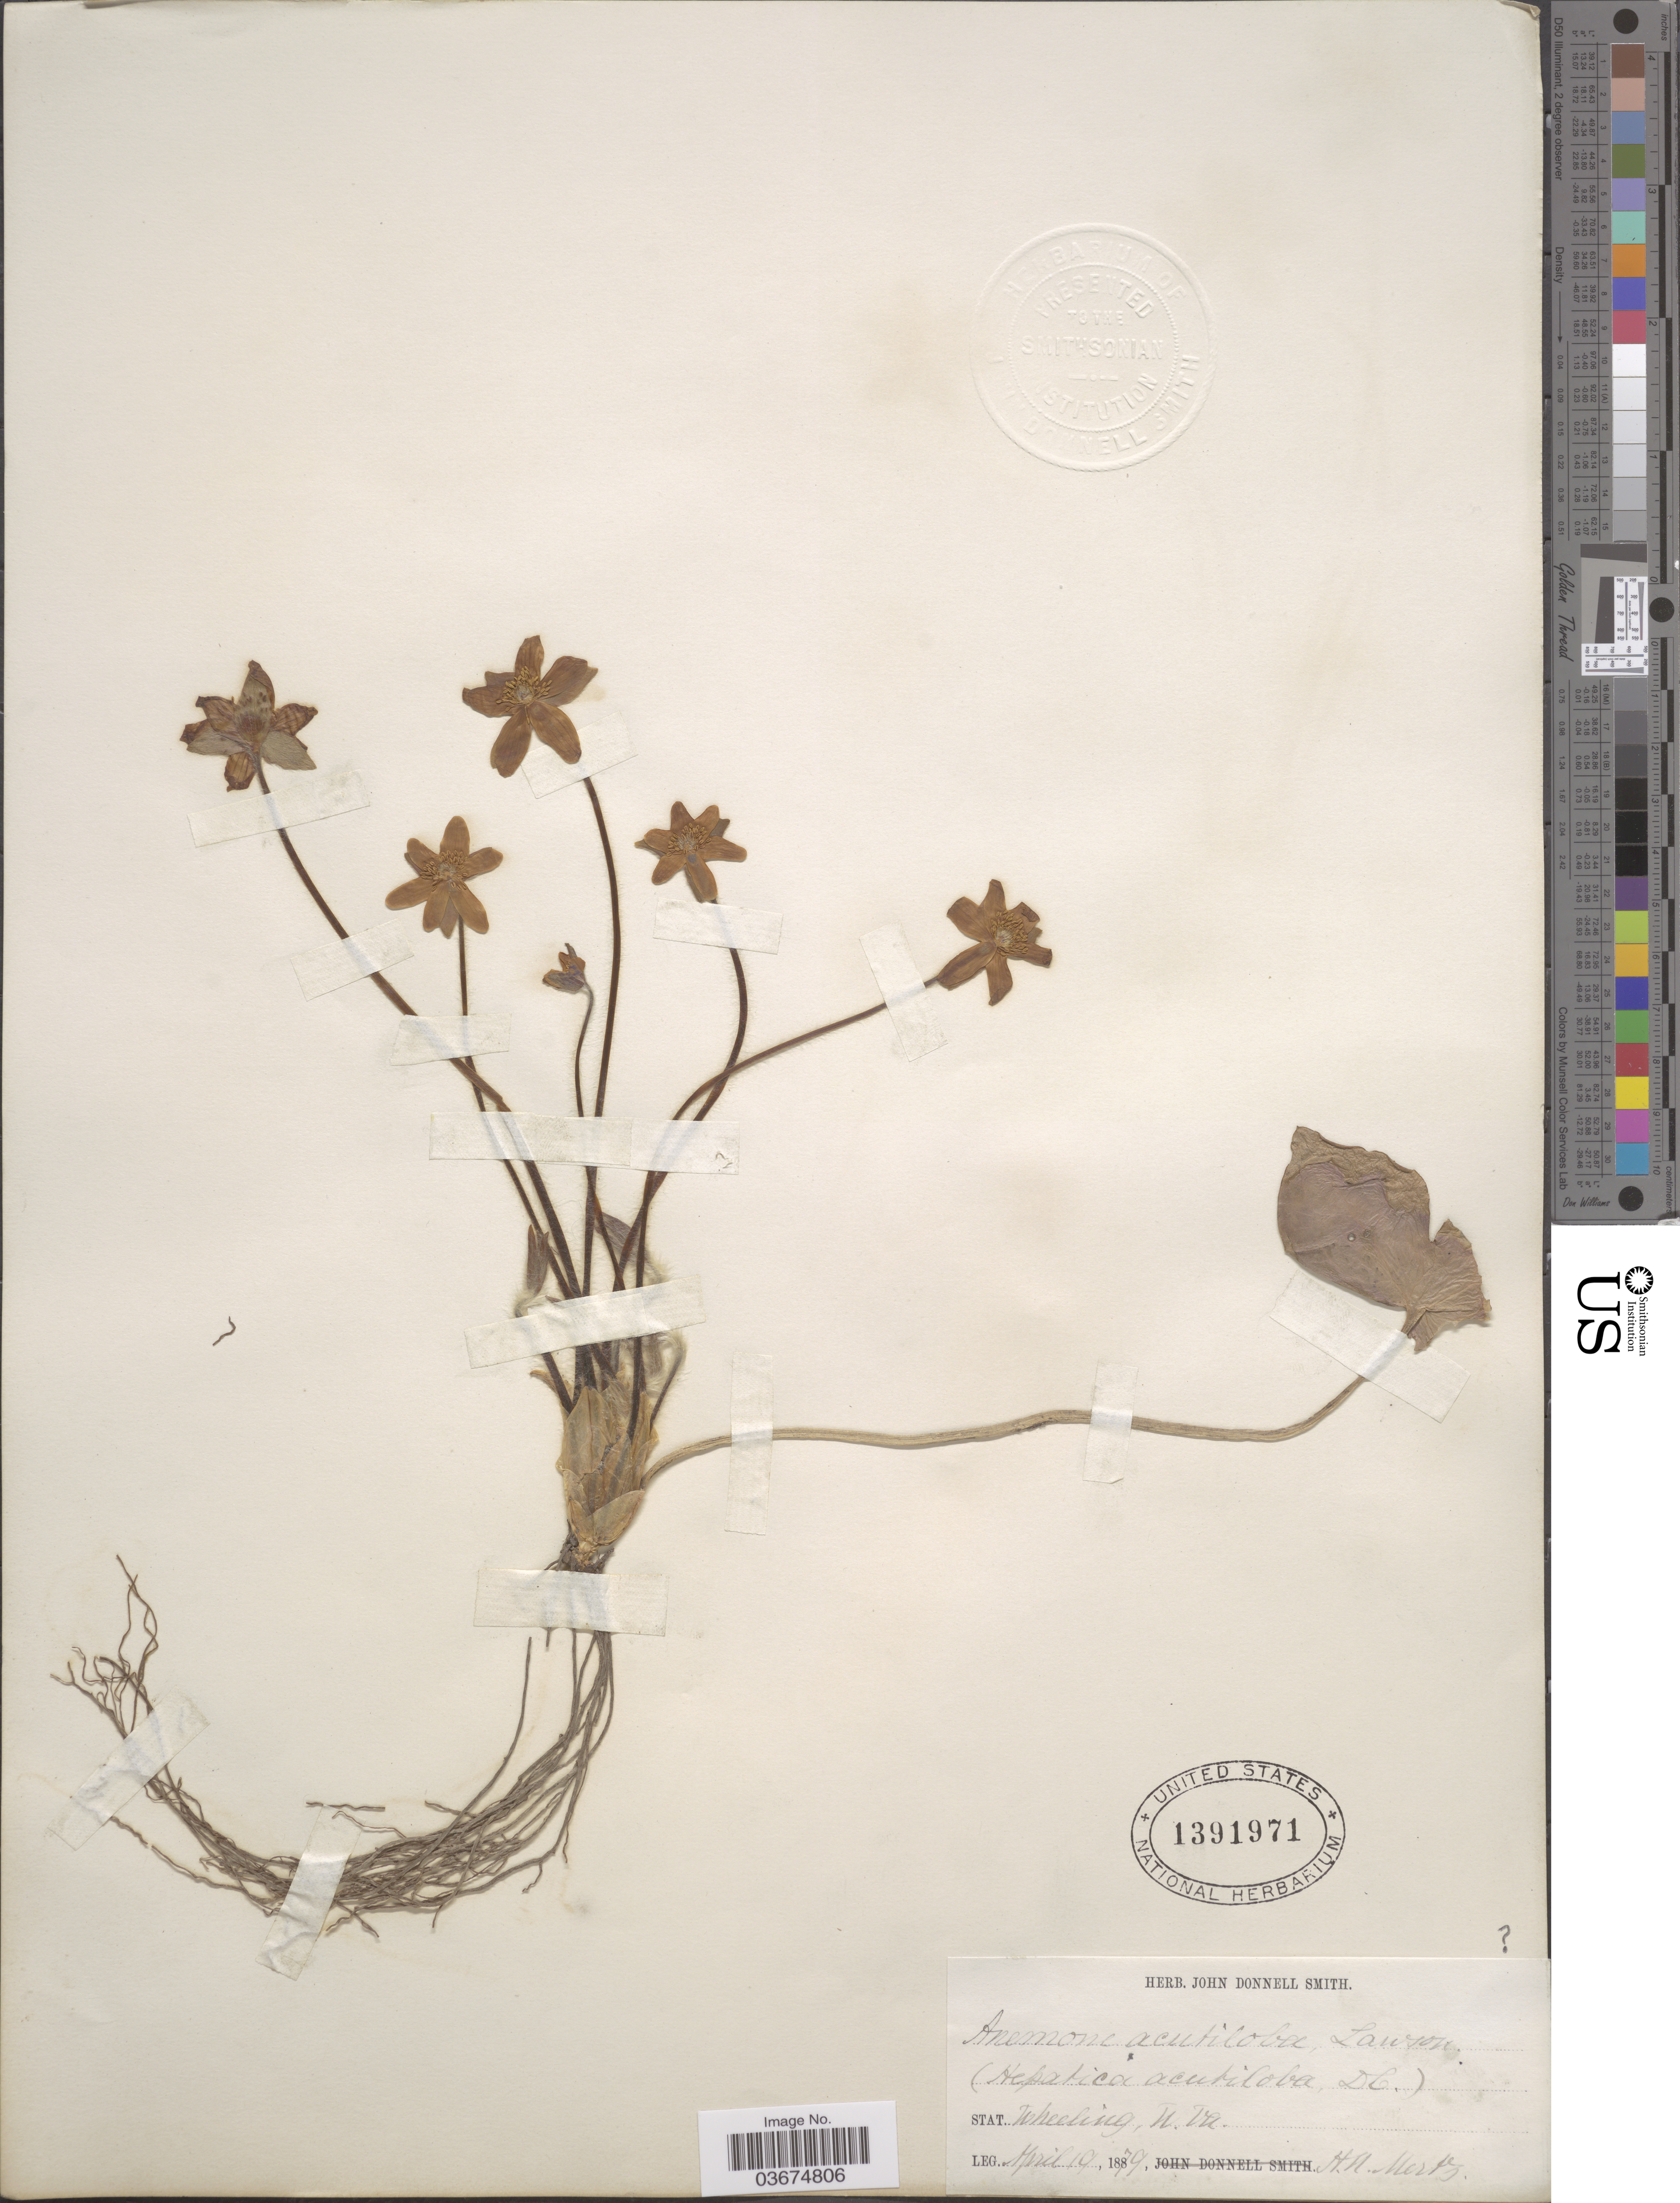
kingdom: Plantae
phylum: Tracheophyta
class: Magnoliopsida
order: Ranunculales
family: Ranunculaceae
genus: Hepatica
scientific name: Hepatica acutiloba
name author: DC.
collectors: H. Mertz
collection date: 1879-04-19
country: United States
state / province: West Virginia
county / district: Ohio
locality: Wheeling.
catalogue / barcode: US 1391971